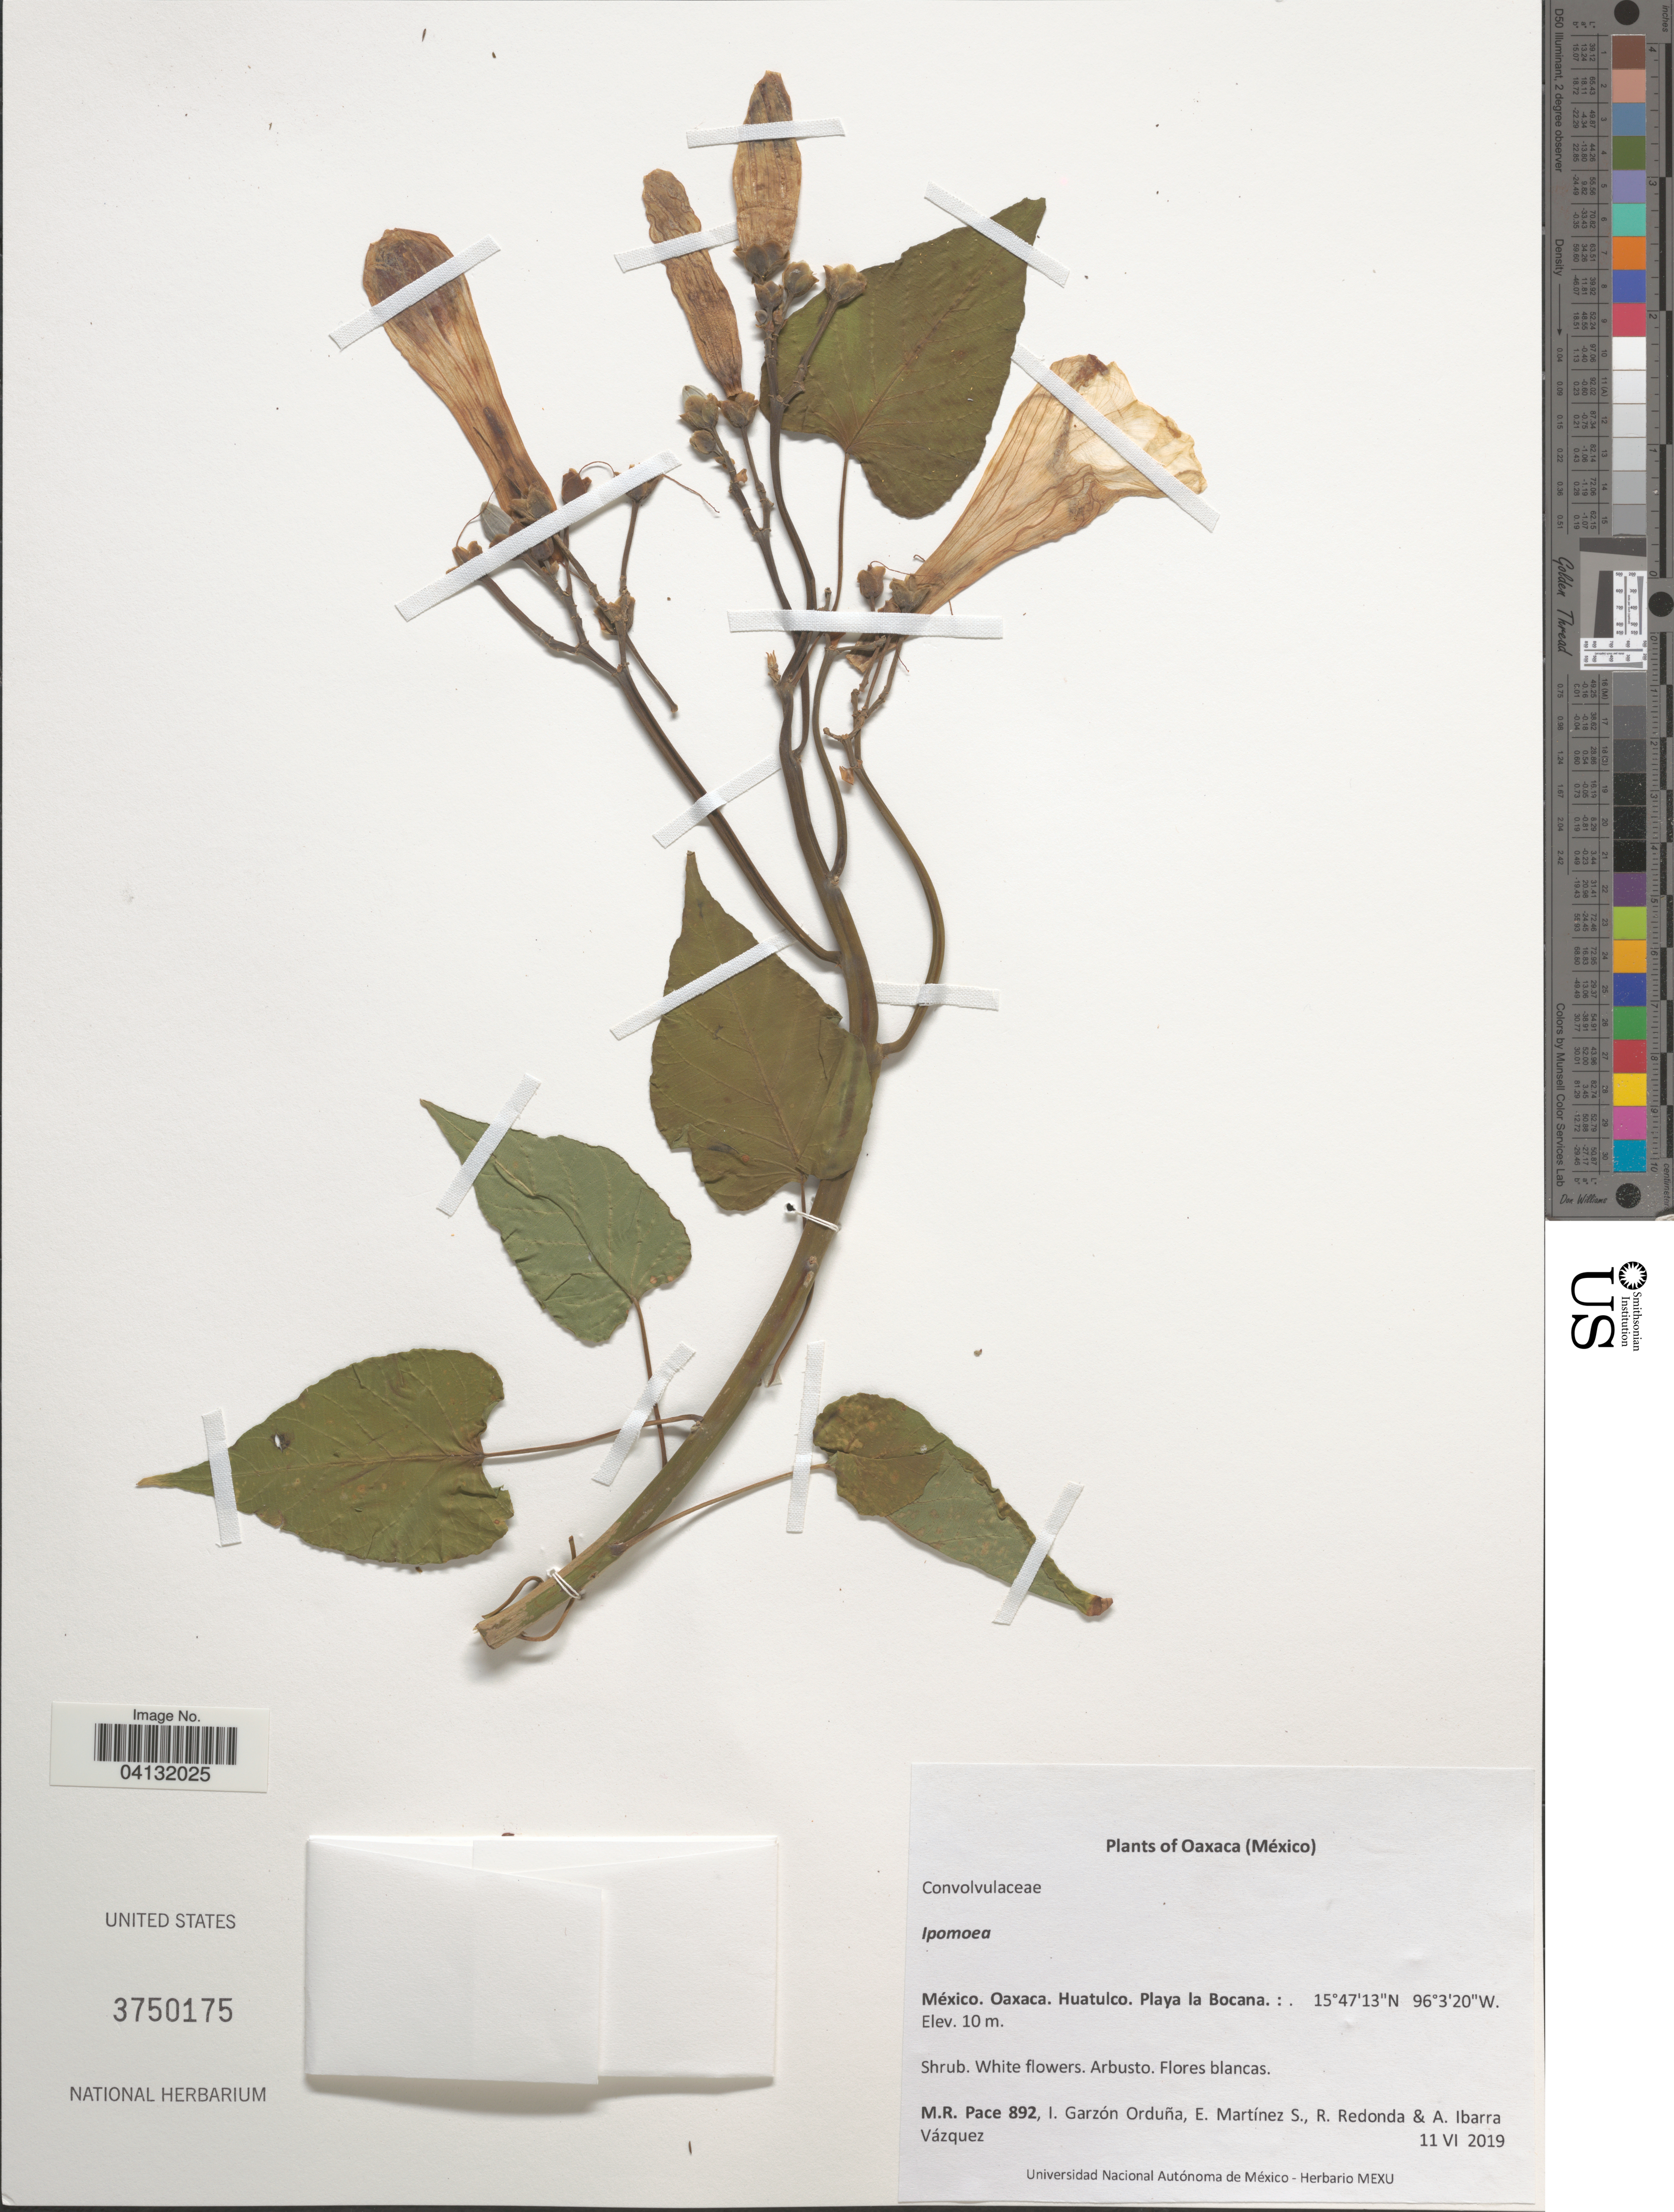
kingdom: Plantae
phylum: Tracheophyta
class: Magnoliopsida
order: Solanales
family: Convolvulaceae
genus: Ipomoea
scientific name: Ipomoea sp.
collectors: M. R. Pace, I. Garzón Orduna, E. M. Martínez S., R. Redonda & A. Ibarra Vázquez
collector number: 892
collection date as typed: Transcribed d/m/y: 11/6/2019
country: Mexico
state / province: Oaxaca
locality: Huatulco. Playa la Bocana.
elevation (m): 10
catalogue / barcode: US 3750175